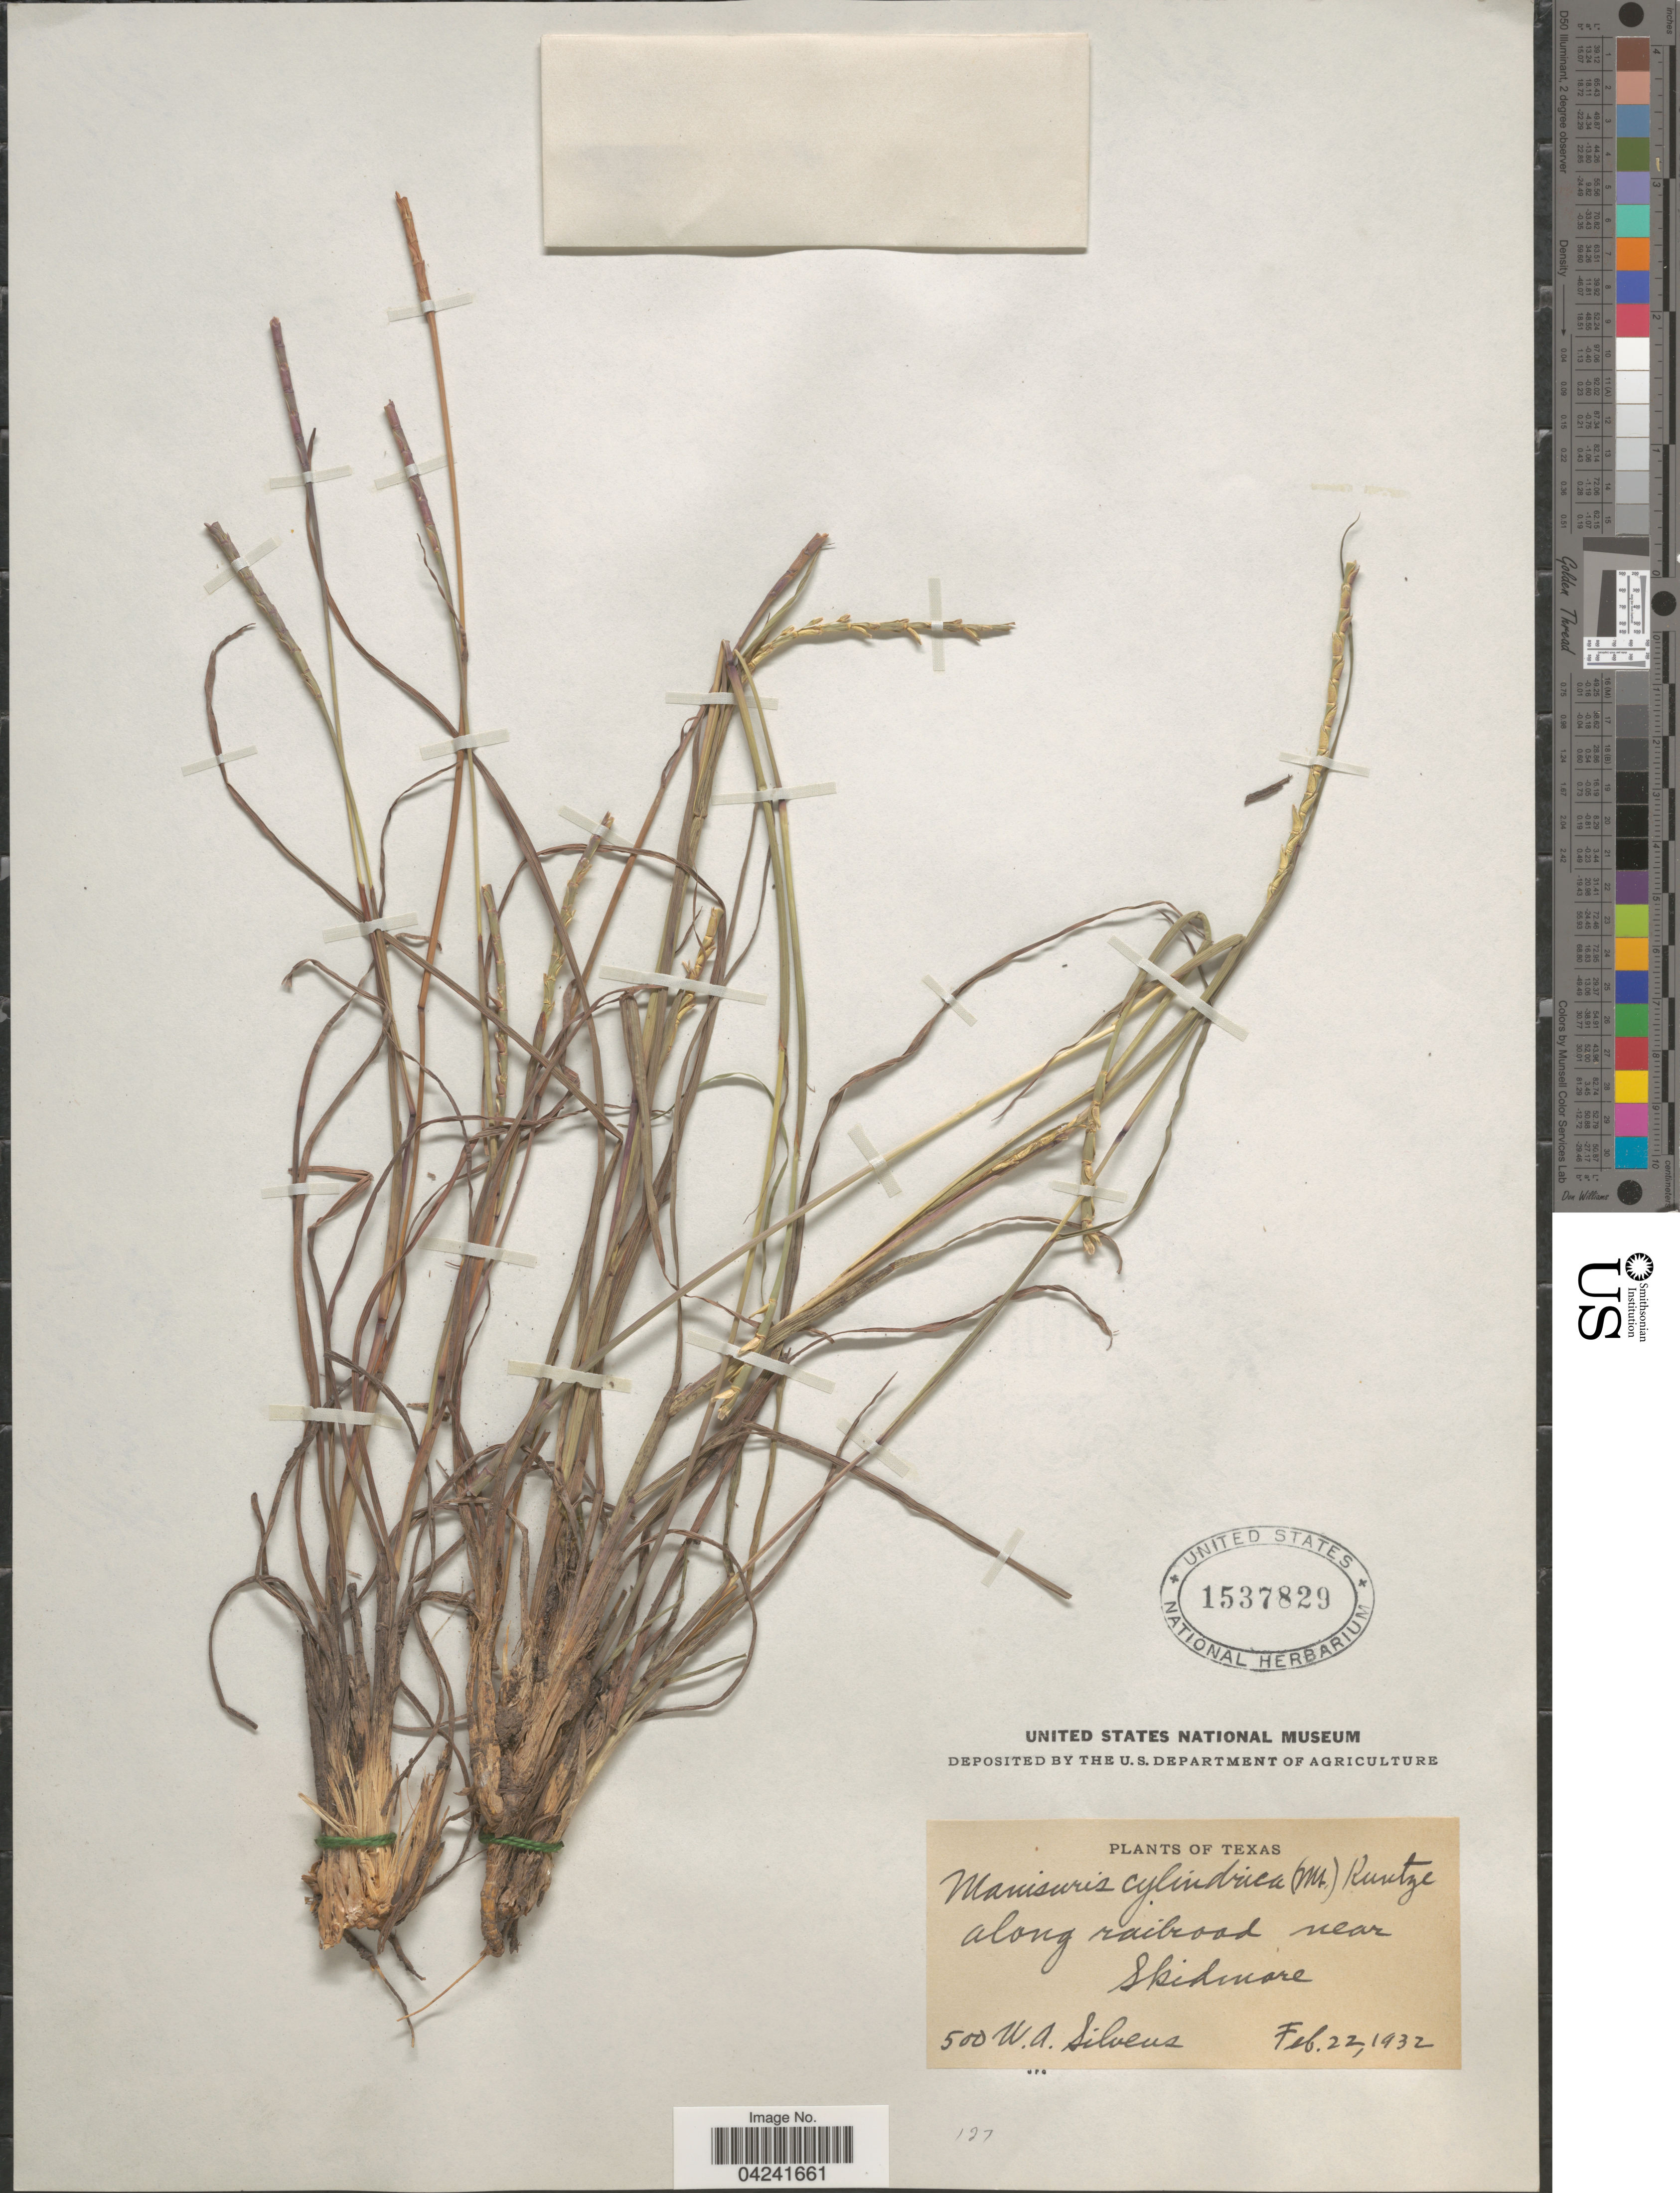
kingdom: Plantae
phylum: Tracheophyta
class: Liliopsida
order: Poales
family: Poaceae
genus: Mnesithea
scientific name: Mnesithea cylindrica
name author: (Michx.) de Koning & Sosef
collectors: W. Silveus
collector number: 500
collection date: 1932-02-22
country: United States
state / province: Texas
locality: Along railroad near Skidmore.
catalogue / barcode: US 1537829